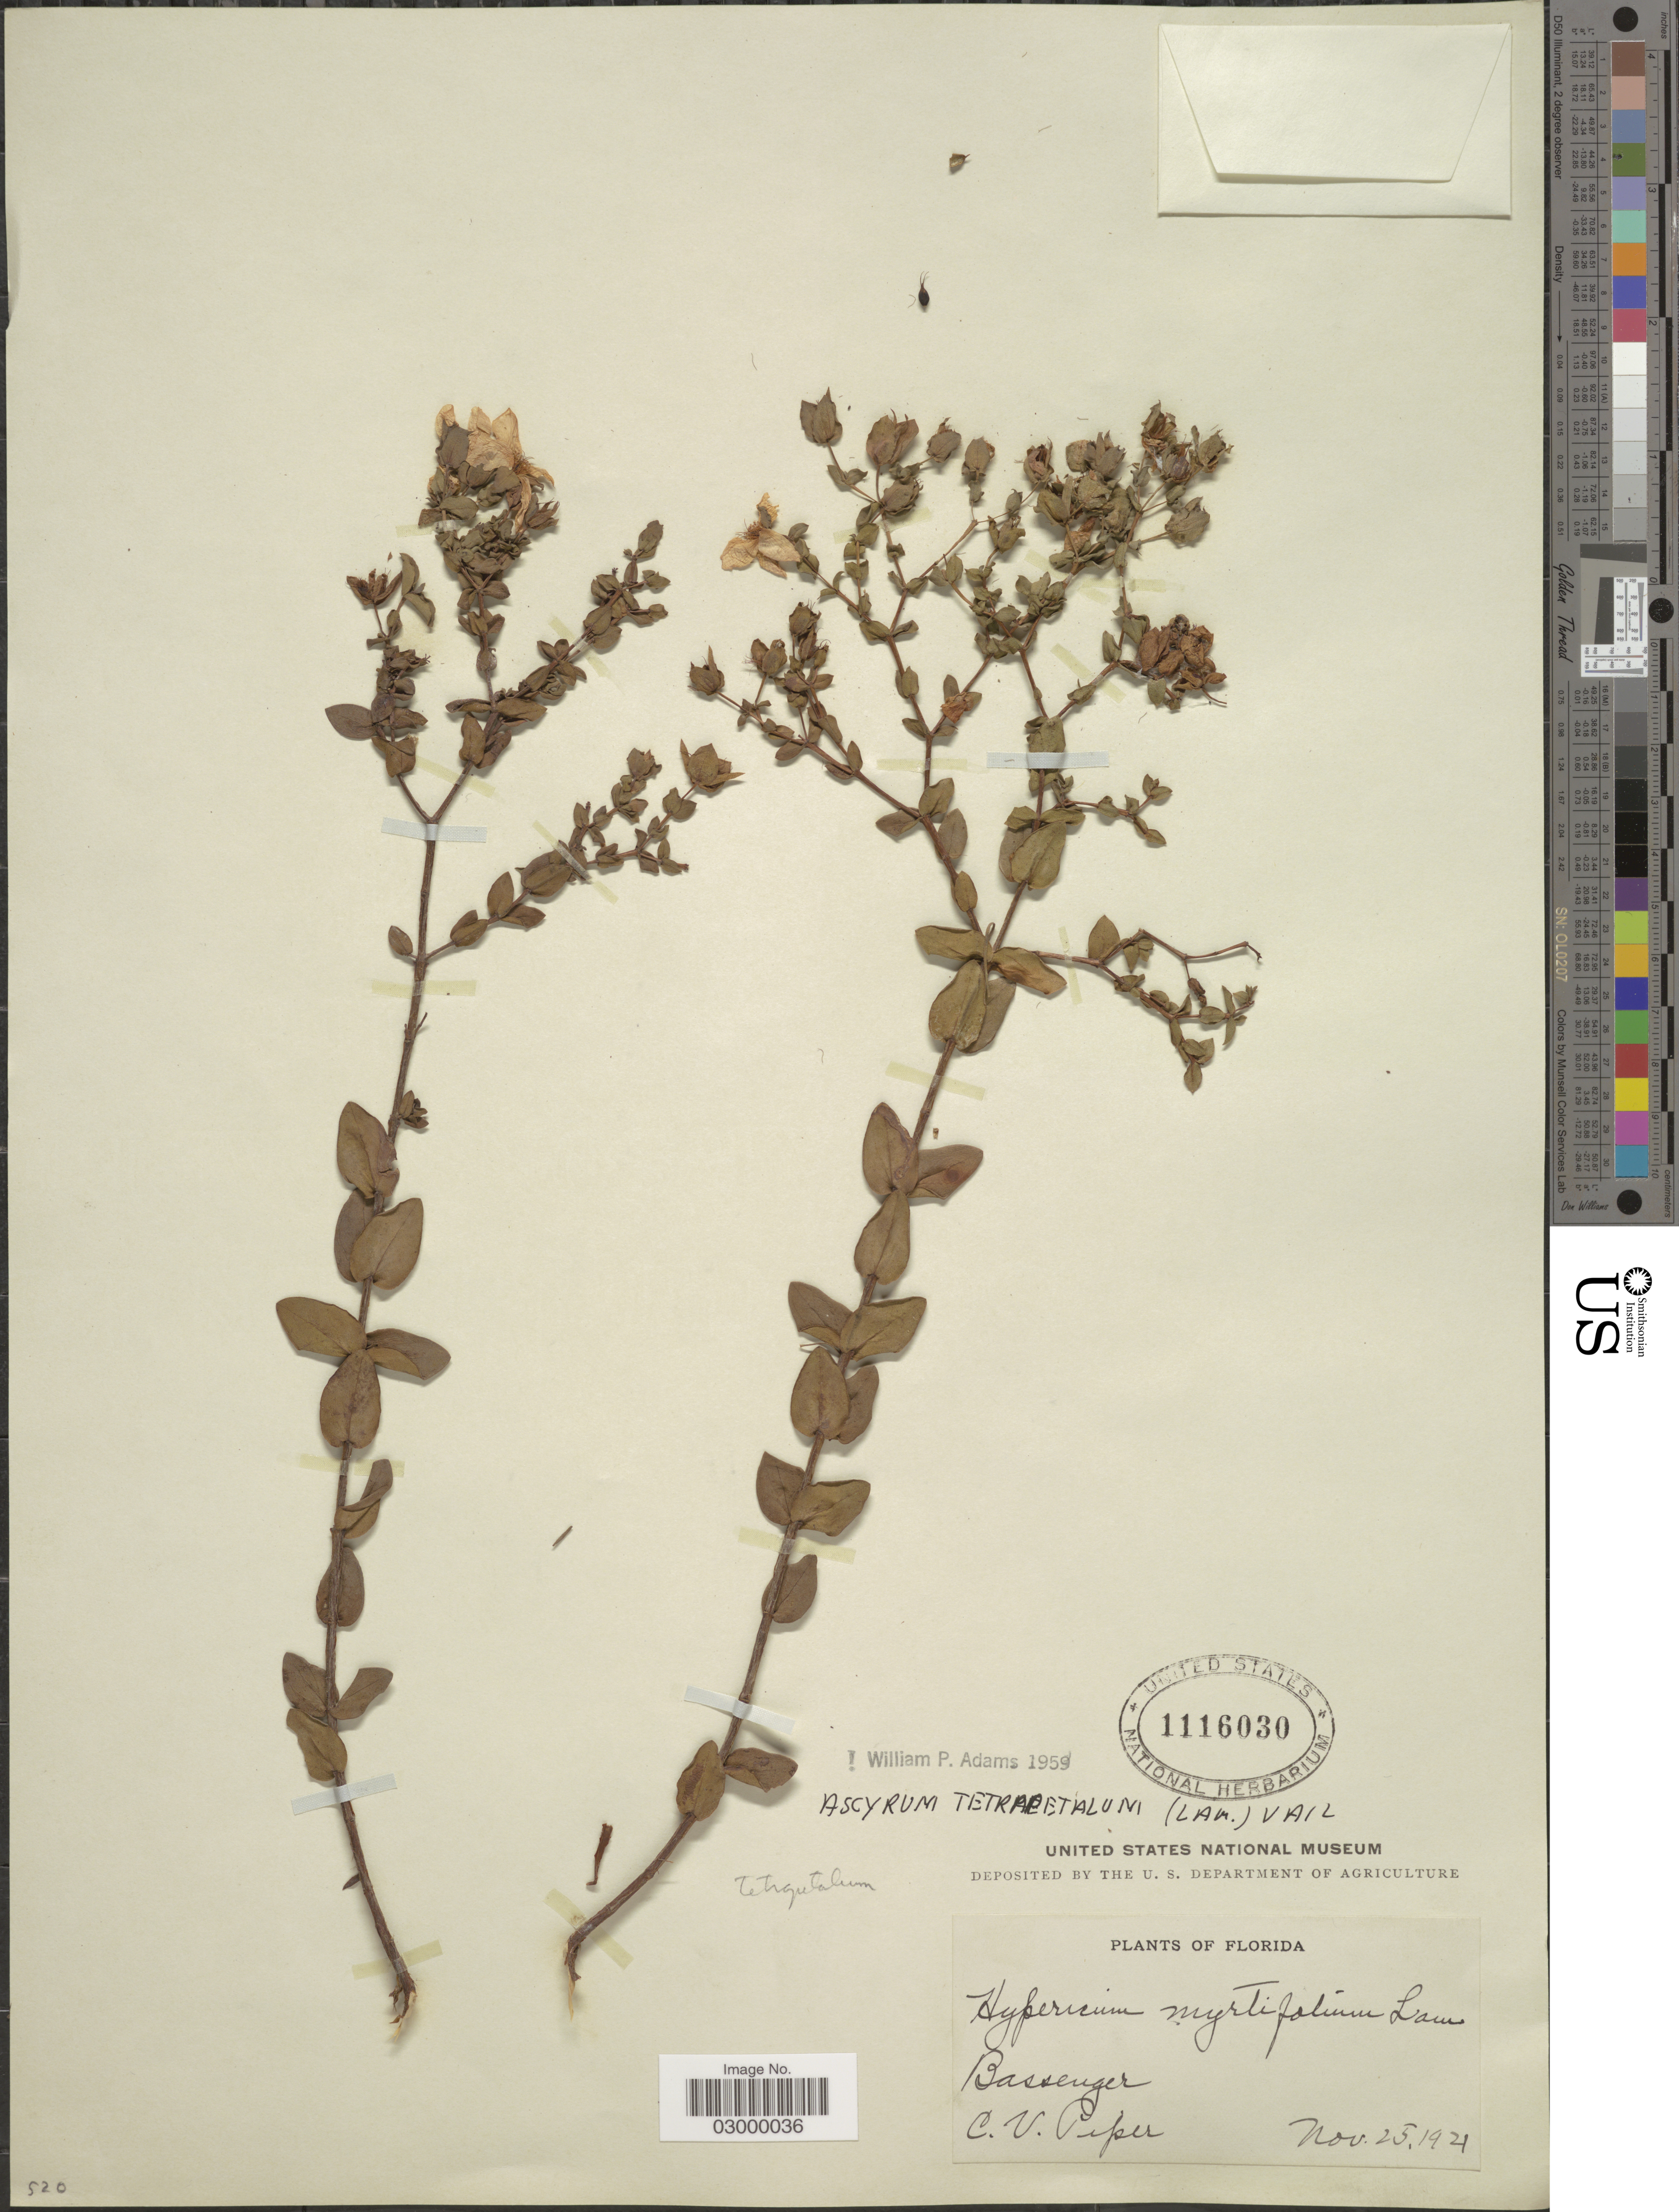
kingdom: Plantae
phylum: Tracheophyta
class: Magnoliopsida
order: Malpighiales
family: Hypericaceae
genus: Hypericum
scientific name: Hypericum tetrapetalum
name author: Lam.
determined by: Strong, Mark T., (BOT), Smithsonian Institution - National Museum of Natural History (UNITED STATES)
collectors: C. V. Piper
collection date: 1921-11-25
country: United States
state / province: Florida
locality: Bassenger.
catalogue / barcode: US 1116030